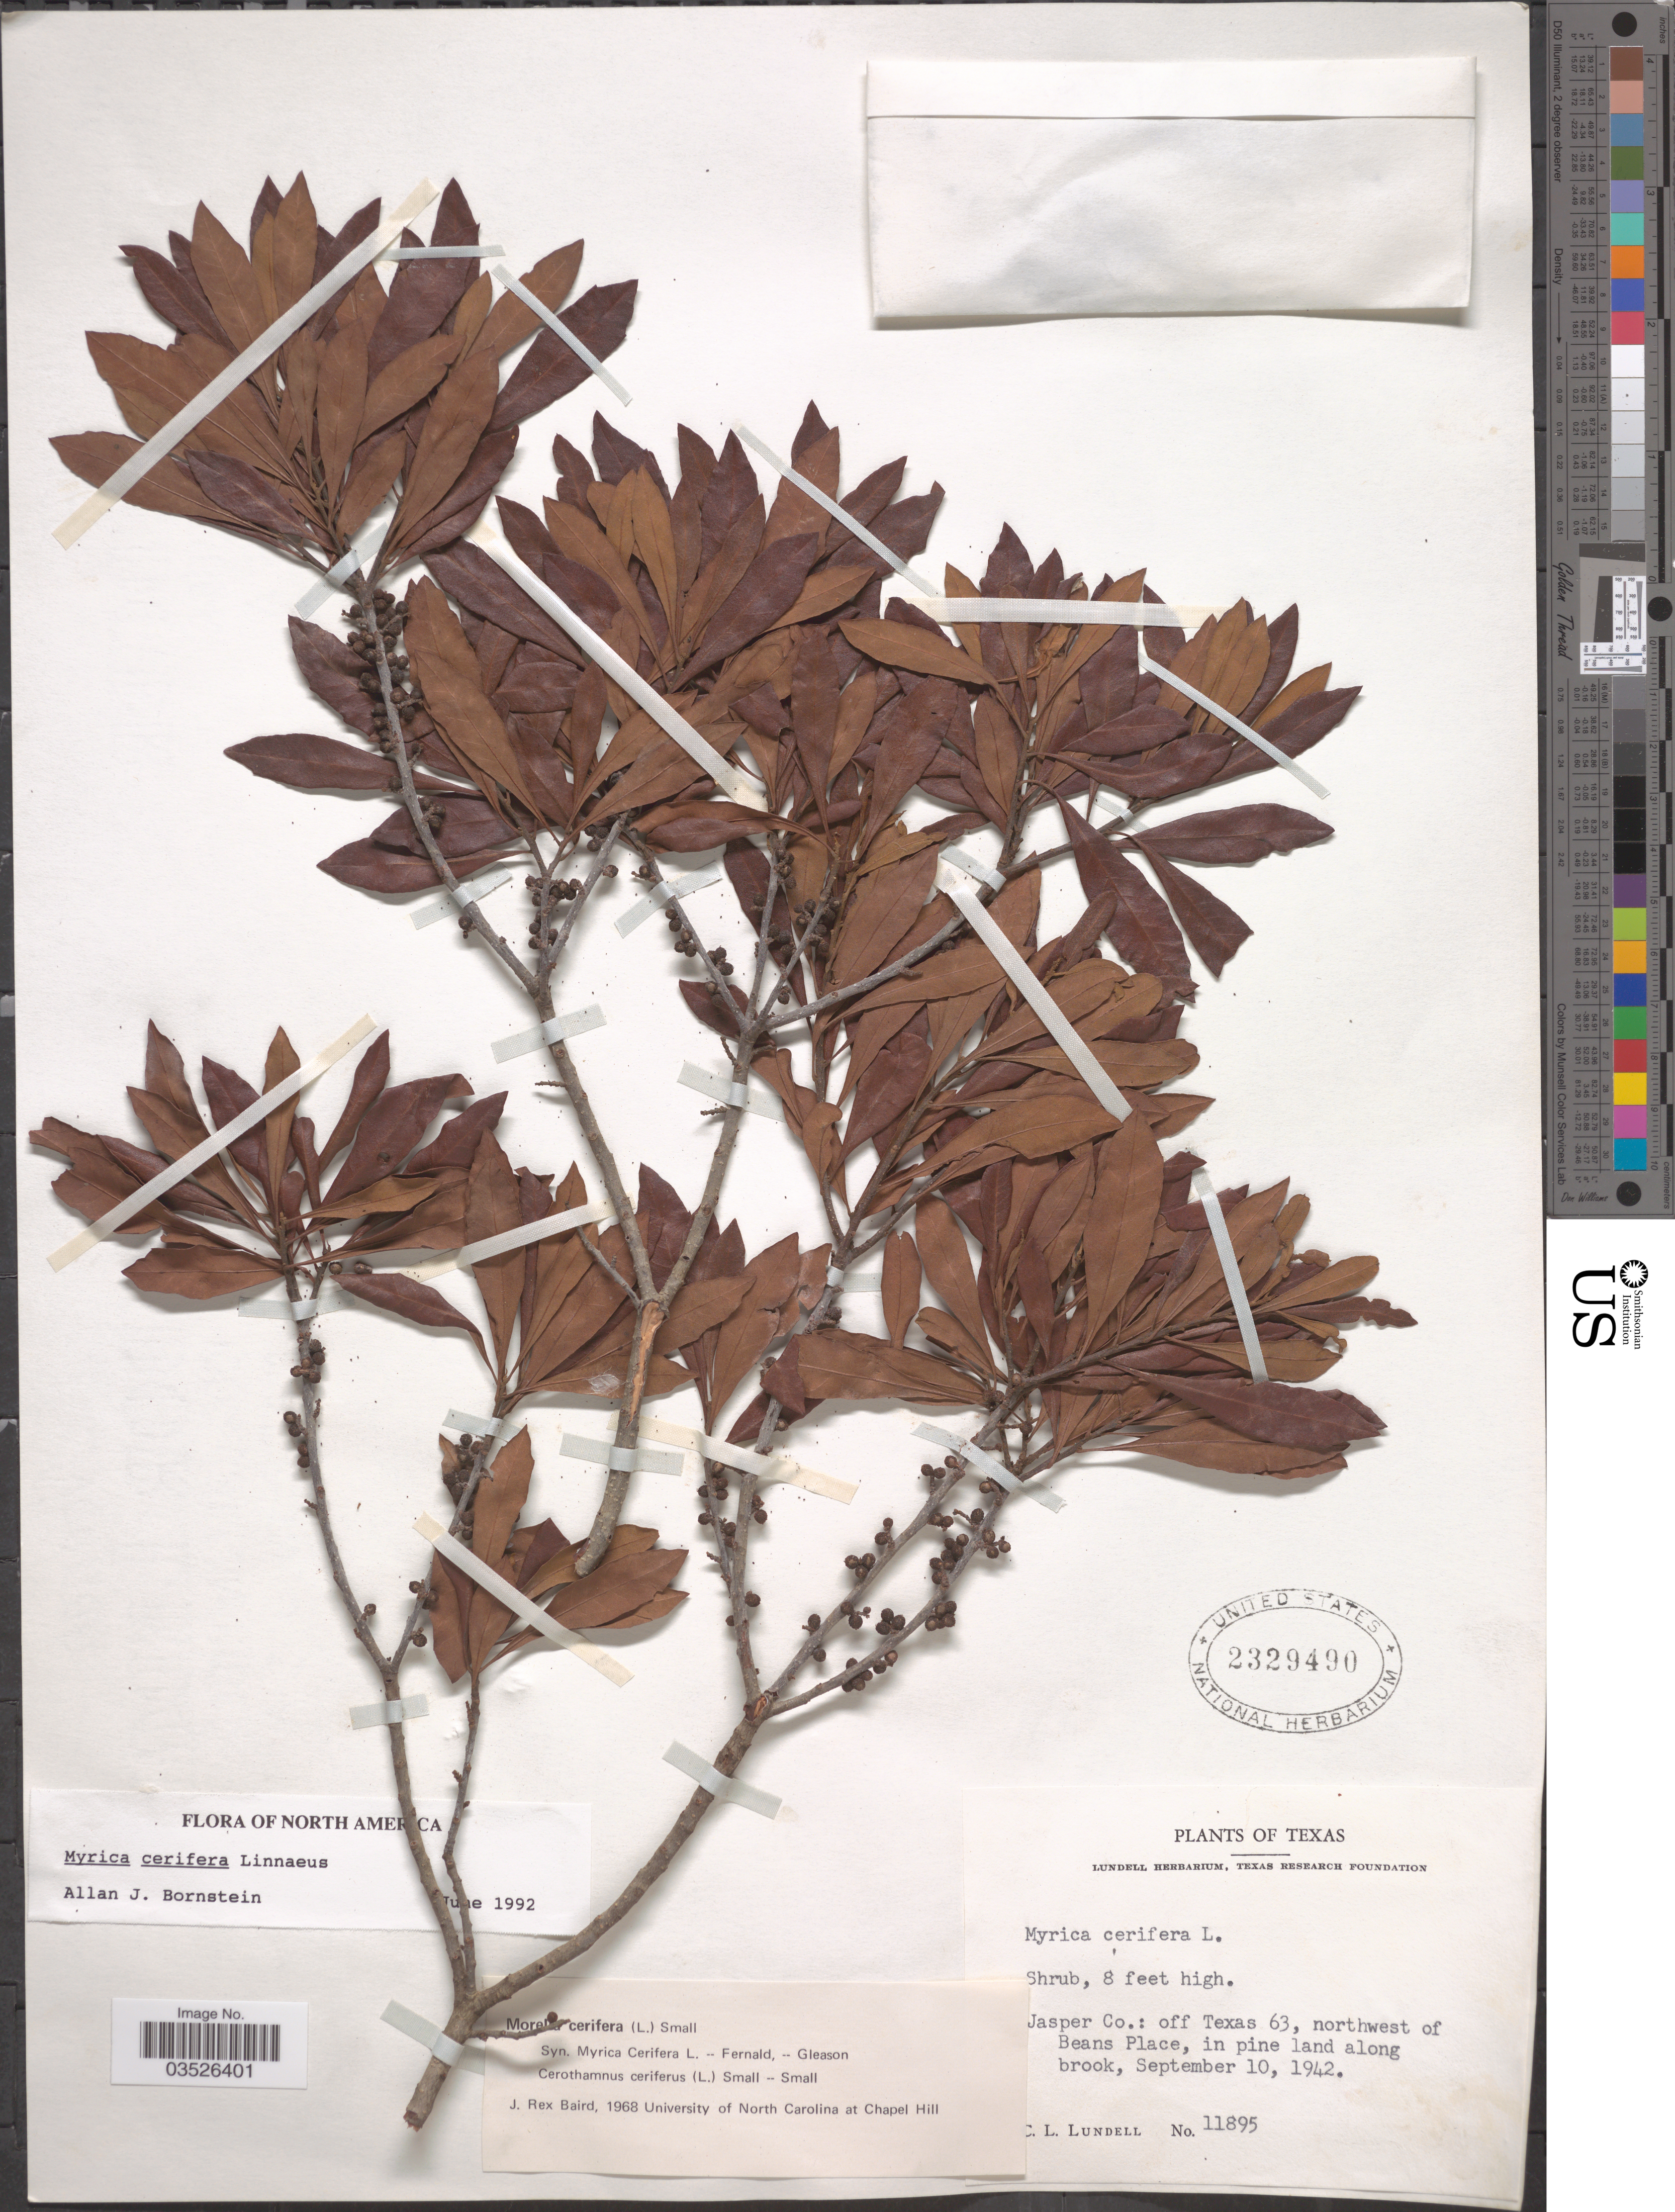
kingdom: Plantae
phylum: Tracheophyta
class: Magnoliopsida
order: Fagales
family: Myricaceae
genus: Morella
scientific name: Morella cerifera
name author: (L.) Small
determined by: Baird, James Rex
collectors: C. L. Lundell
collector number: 11895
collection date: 1942-09-10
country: United States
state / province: Texas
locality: Jasper Co.: off Texas 63, northwest of Beans Place, in pine land along brook.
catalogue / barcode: US 2329490